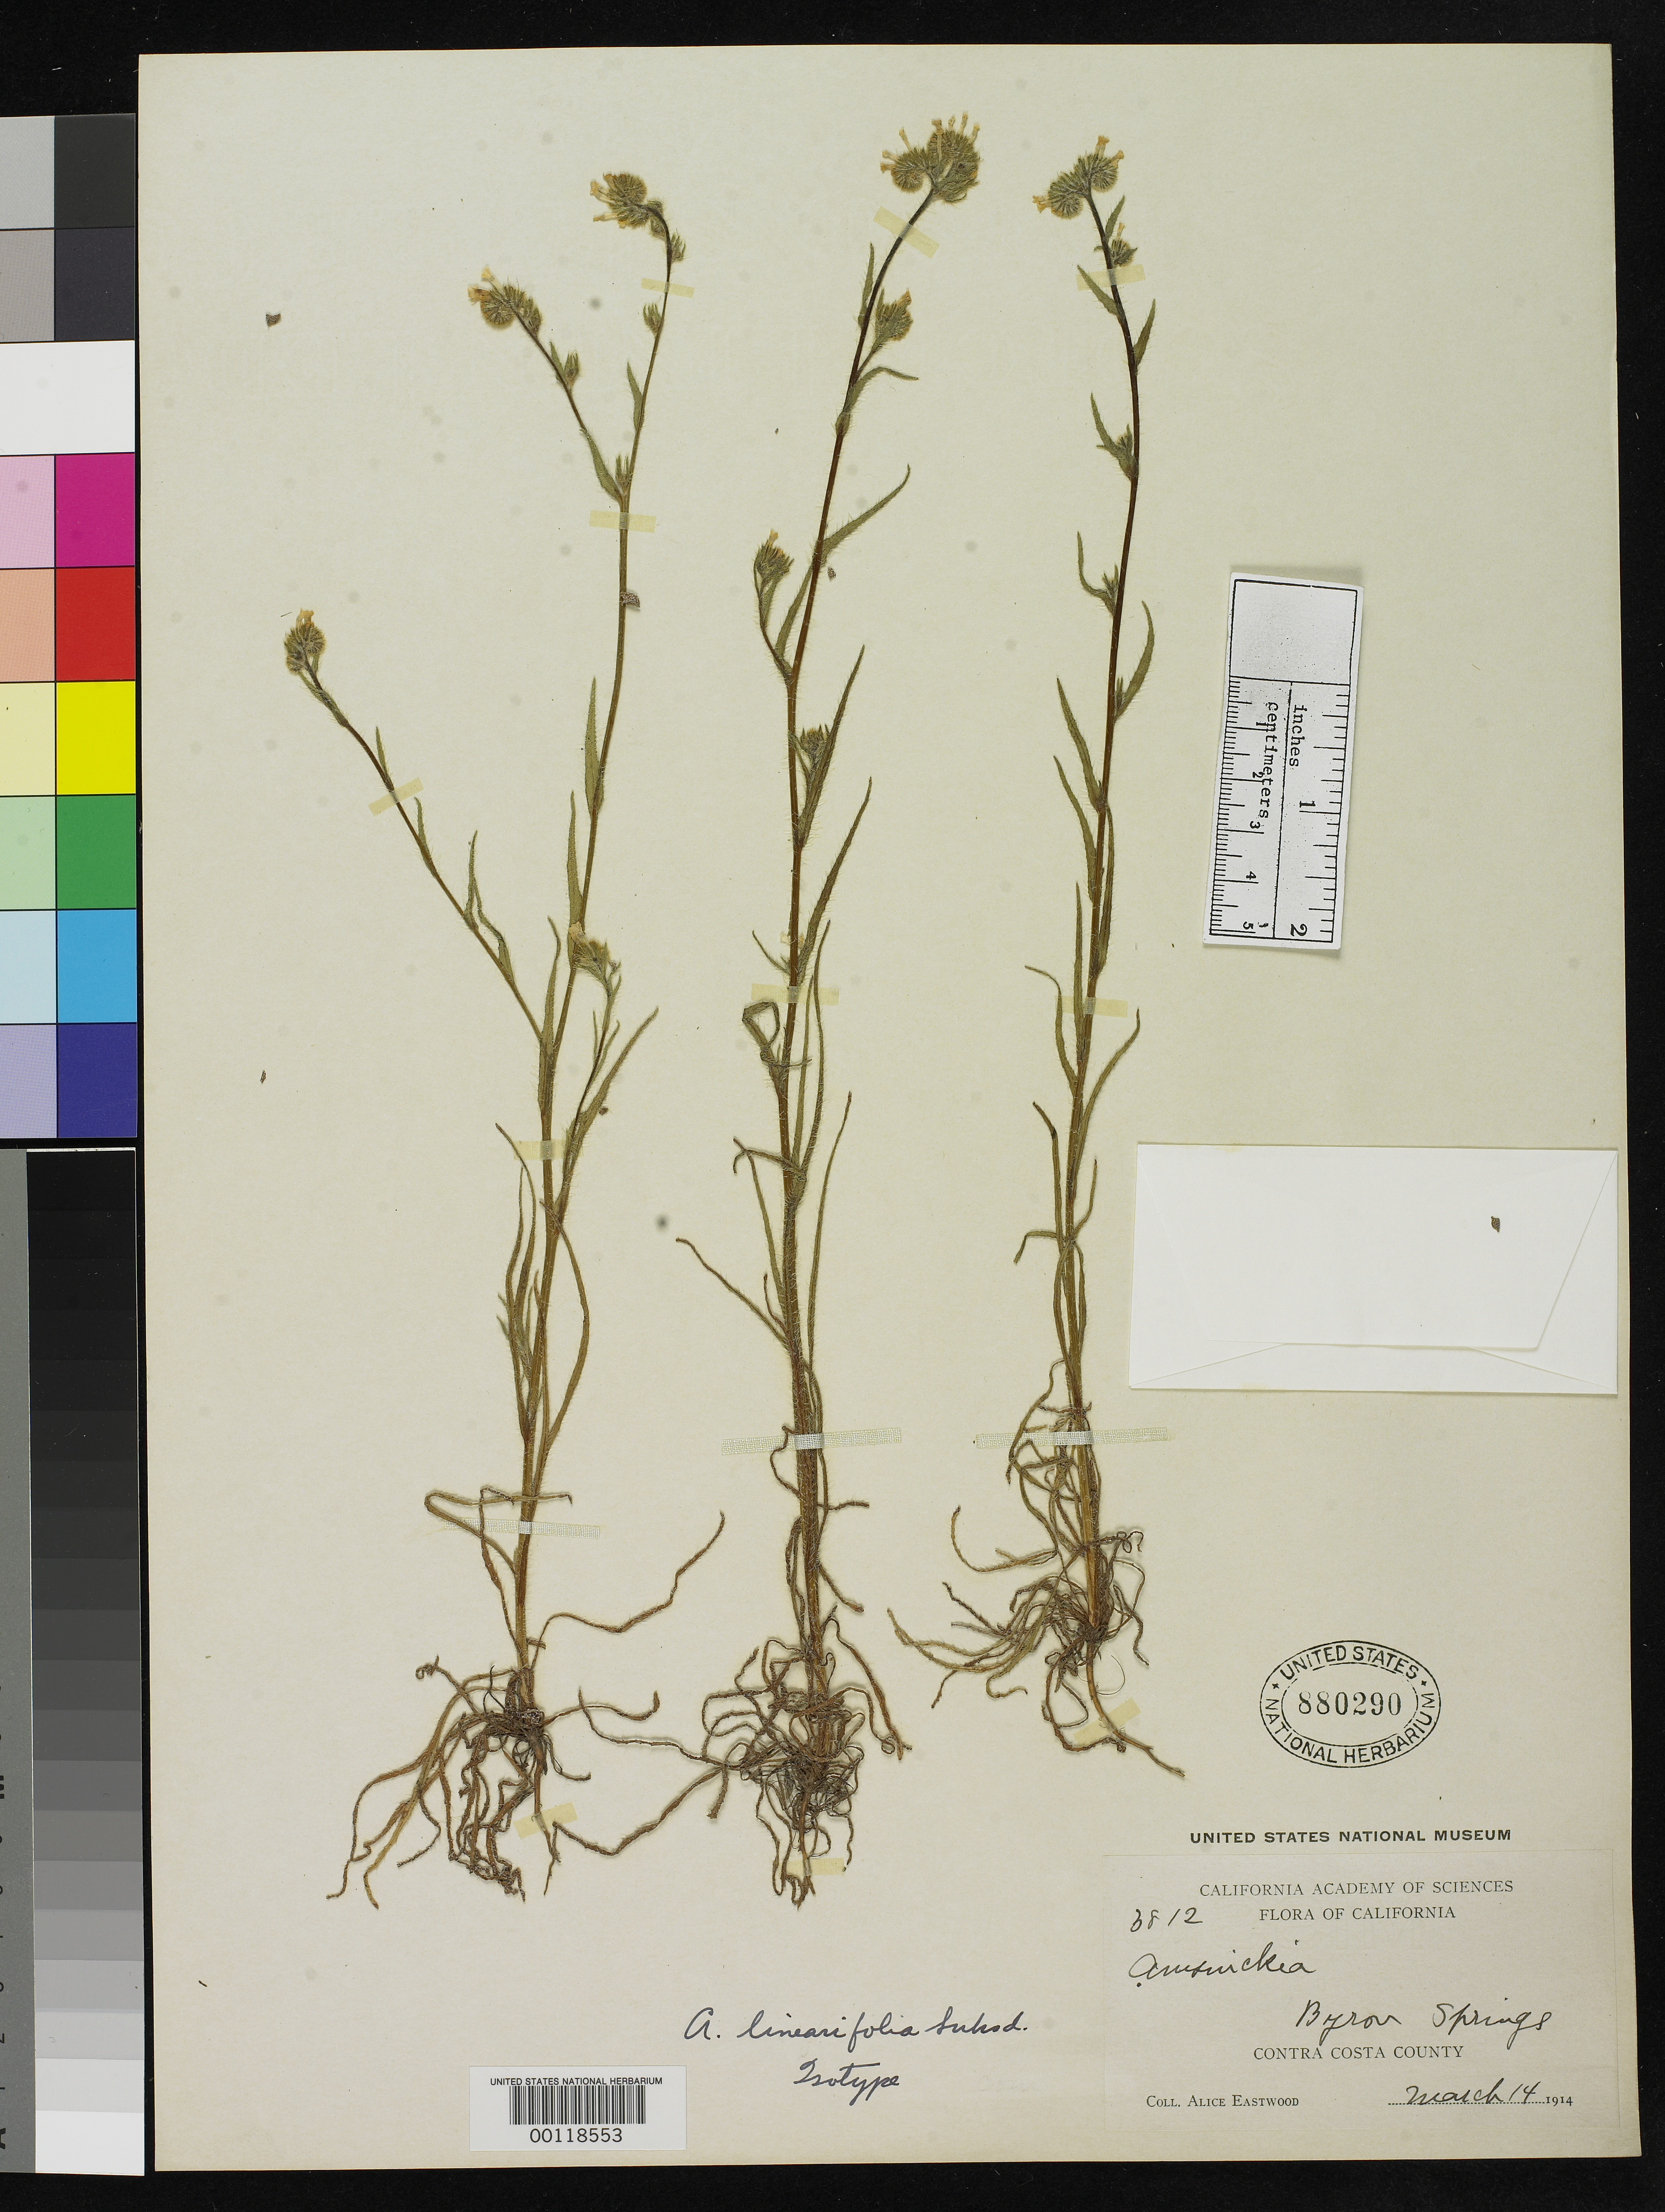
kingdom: Plantae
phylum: Tracheophyta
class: Magnoliopsida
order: Boraginales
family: Boraginaceae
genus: Amsinckia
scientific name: Amsinckia linearifolia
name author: Suksd.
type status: Syntype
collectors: A. Eastwood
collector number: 3812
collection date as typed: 14 Mar 1914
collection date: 1914-03-14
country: United States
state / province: California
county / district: Contra Costa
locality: Byron Springs.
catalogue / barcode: US 880290